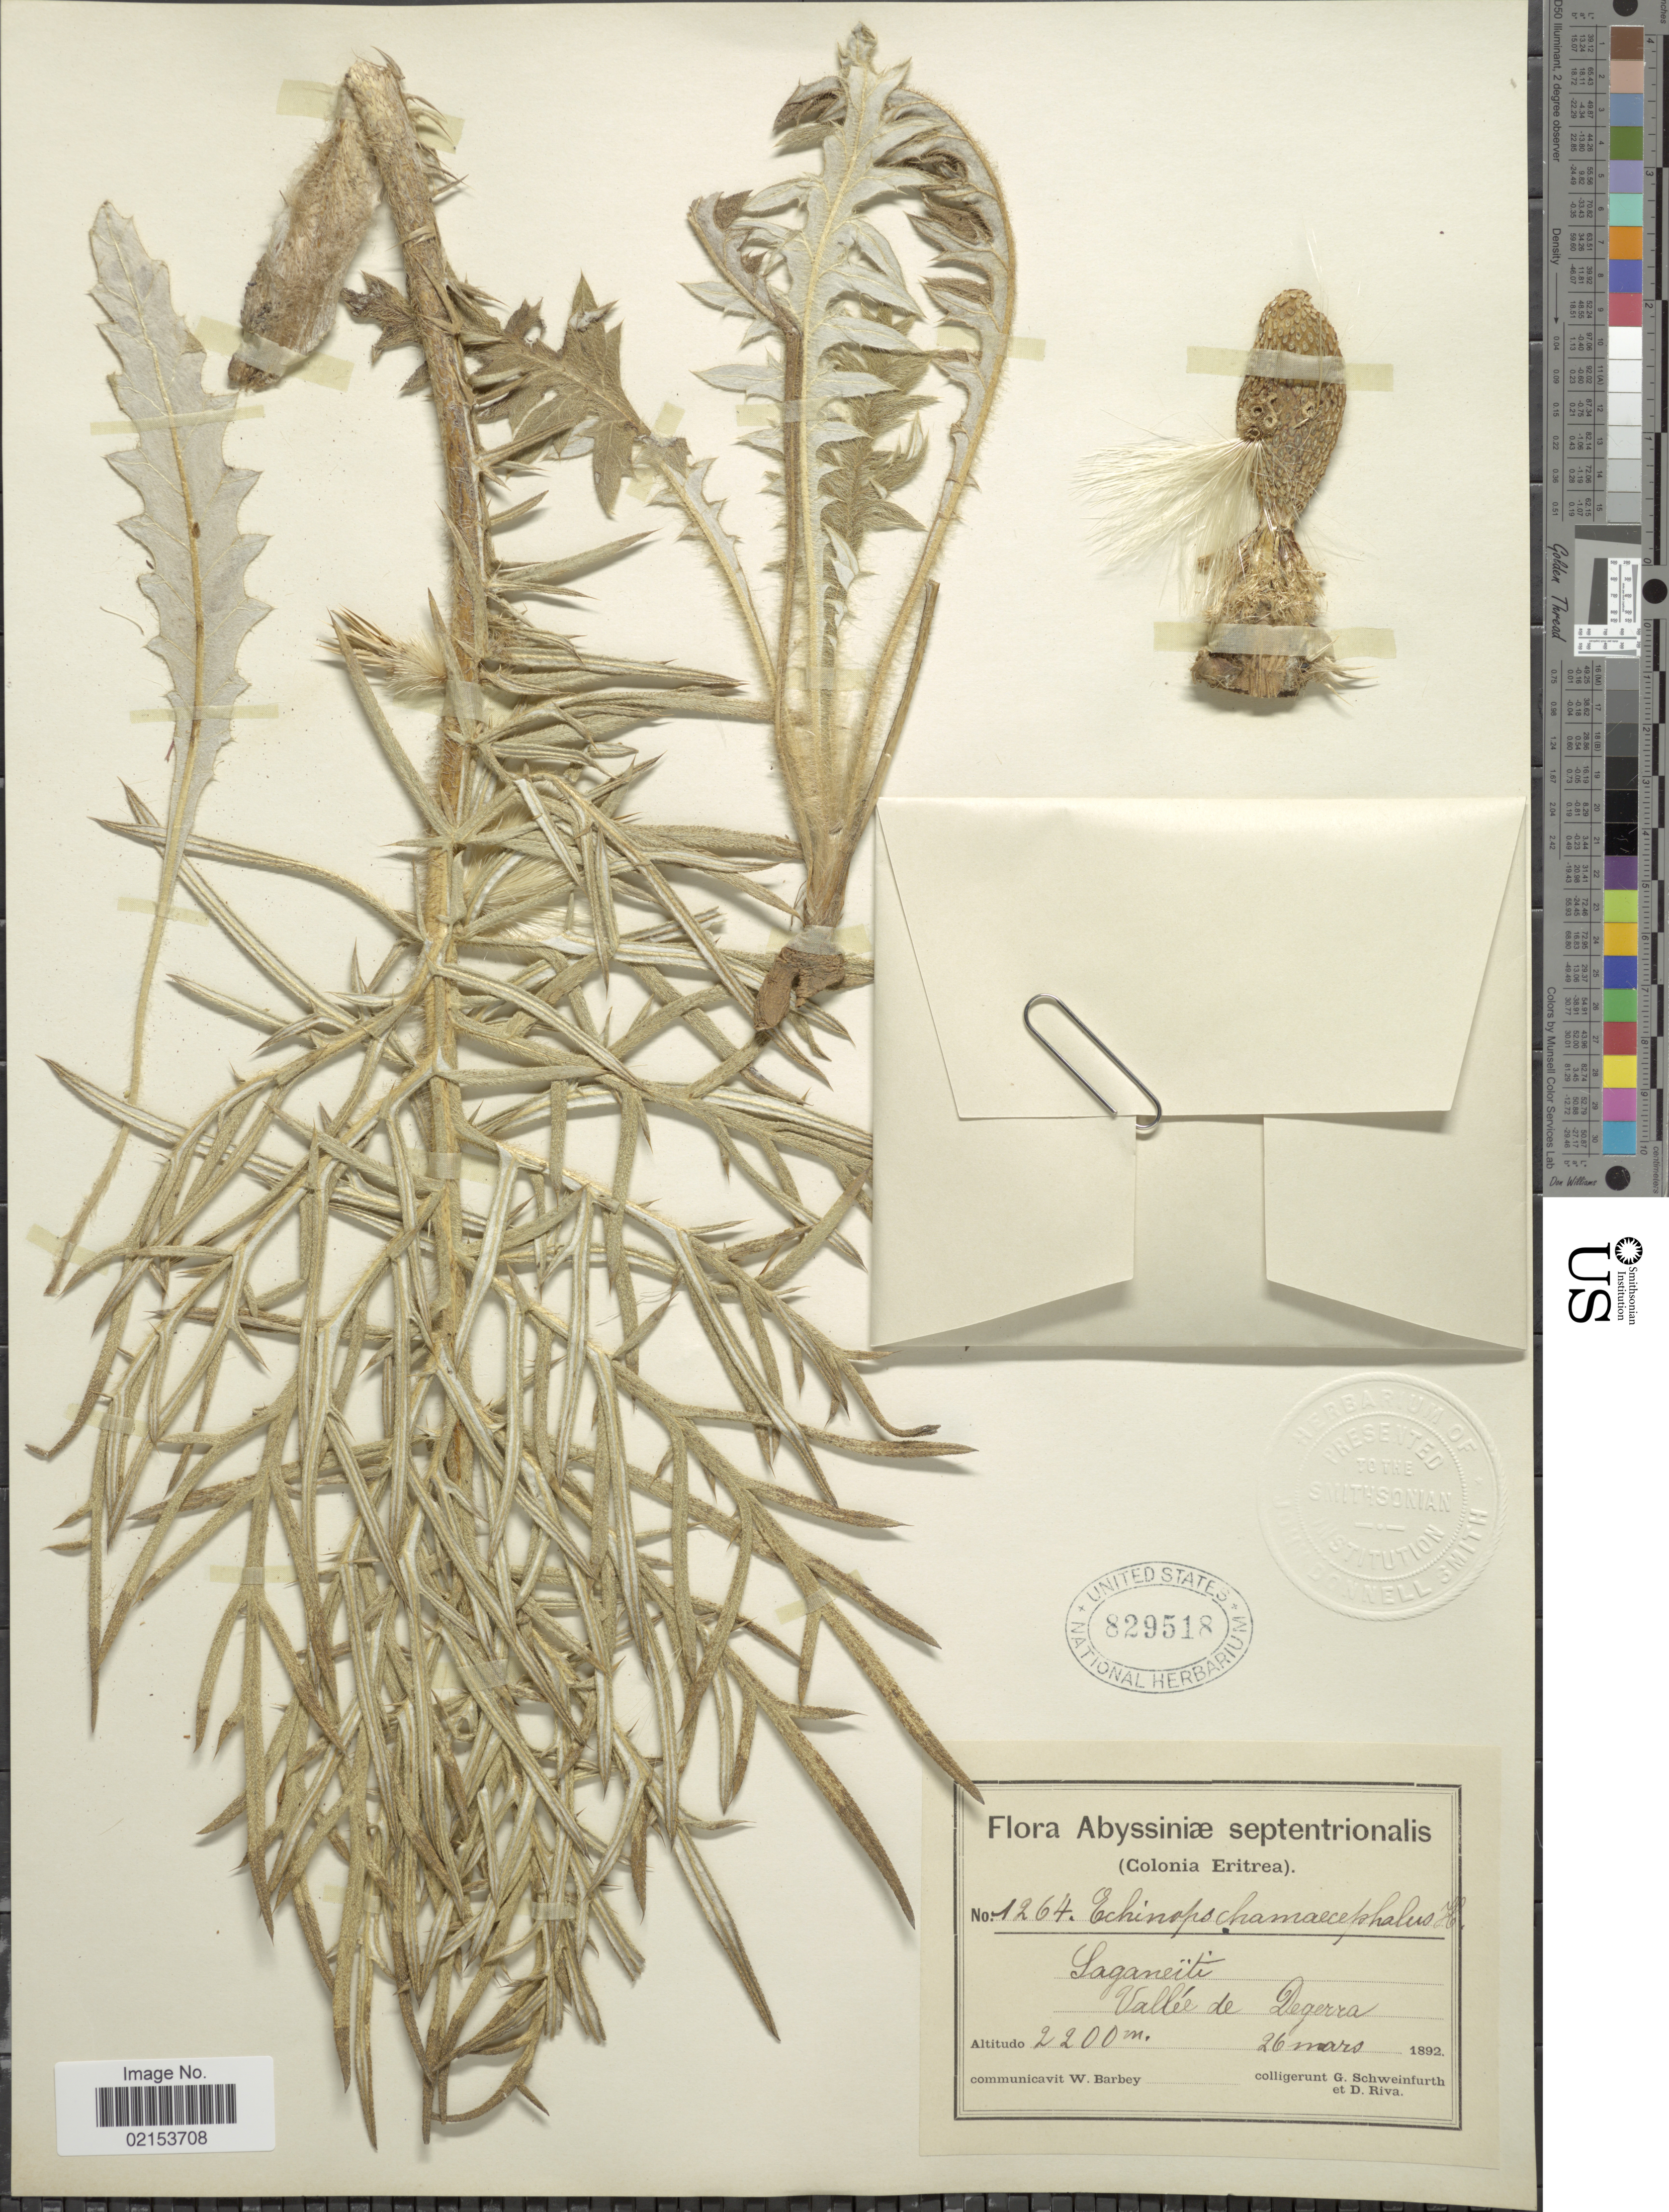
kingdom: Plantae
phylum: Tracheophyta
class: Magnoliopsida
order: Asterales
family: Asteraceae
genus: Echinops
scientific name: Echinops hispidus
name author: Fresen.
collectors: G. A. Schweinfurth (herbarium) & D. Riva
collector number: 1264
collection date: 1892-03-26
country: Eritrea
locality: Abyssinae, saganeiti. vallee de Degerra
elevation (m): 2200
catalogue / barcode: US 829518